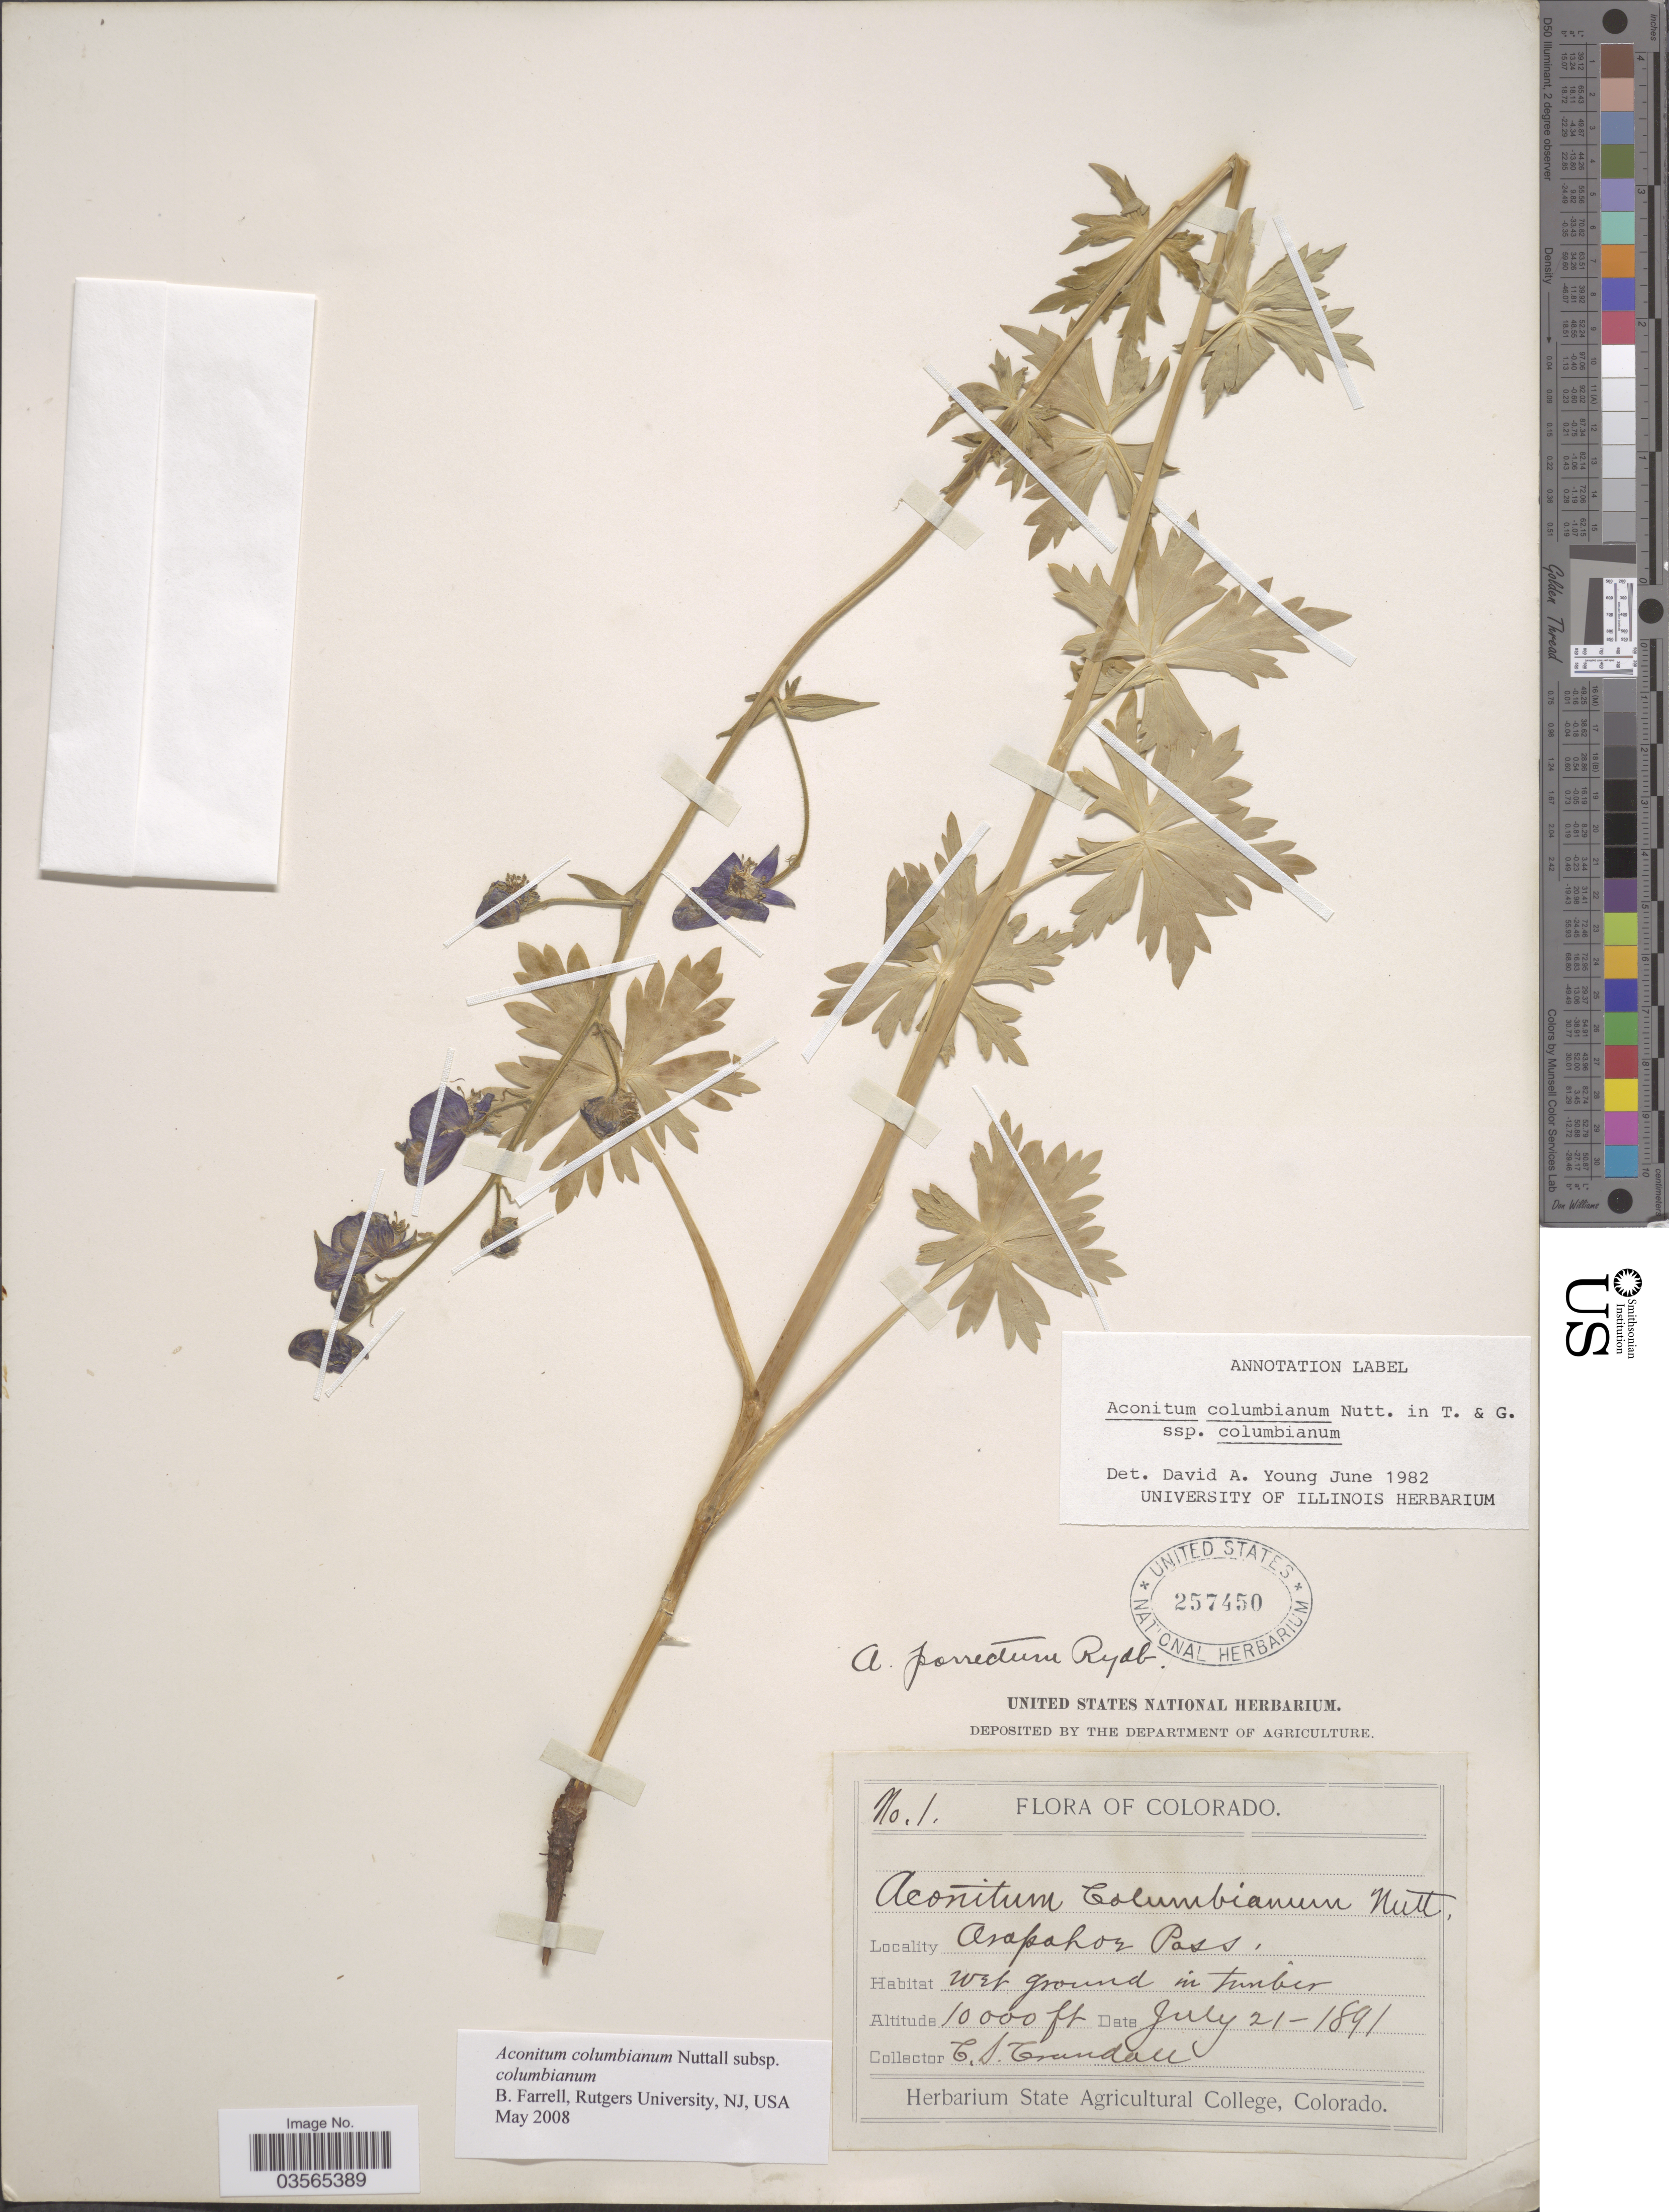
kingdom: Plantae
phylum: Tracheophyta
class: Magnoliopsida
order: Ranunculales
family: Ranunculaceae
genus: Aconitum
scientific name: Aconitum columbianum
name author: Nutt.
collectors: C. Crandall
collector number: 1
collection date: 1891-07-21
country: United States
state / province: Colorado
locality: Arapahoe Pass.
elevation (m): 3048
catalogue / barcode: US 257450